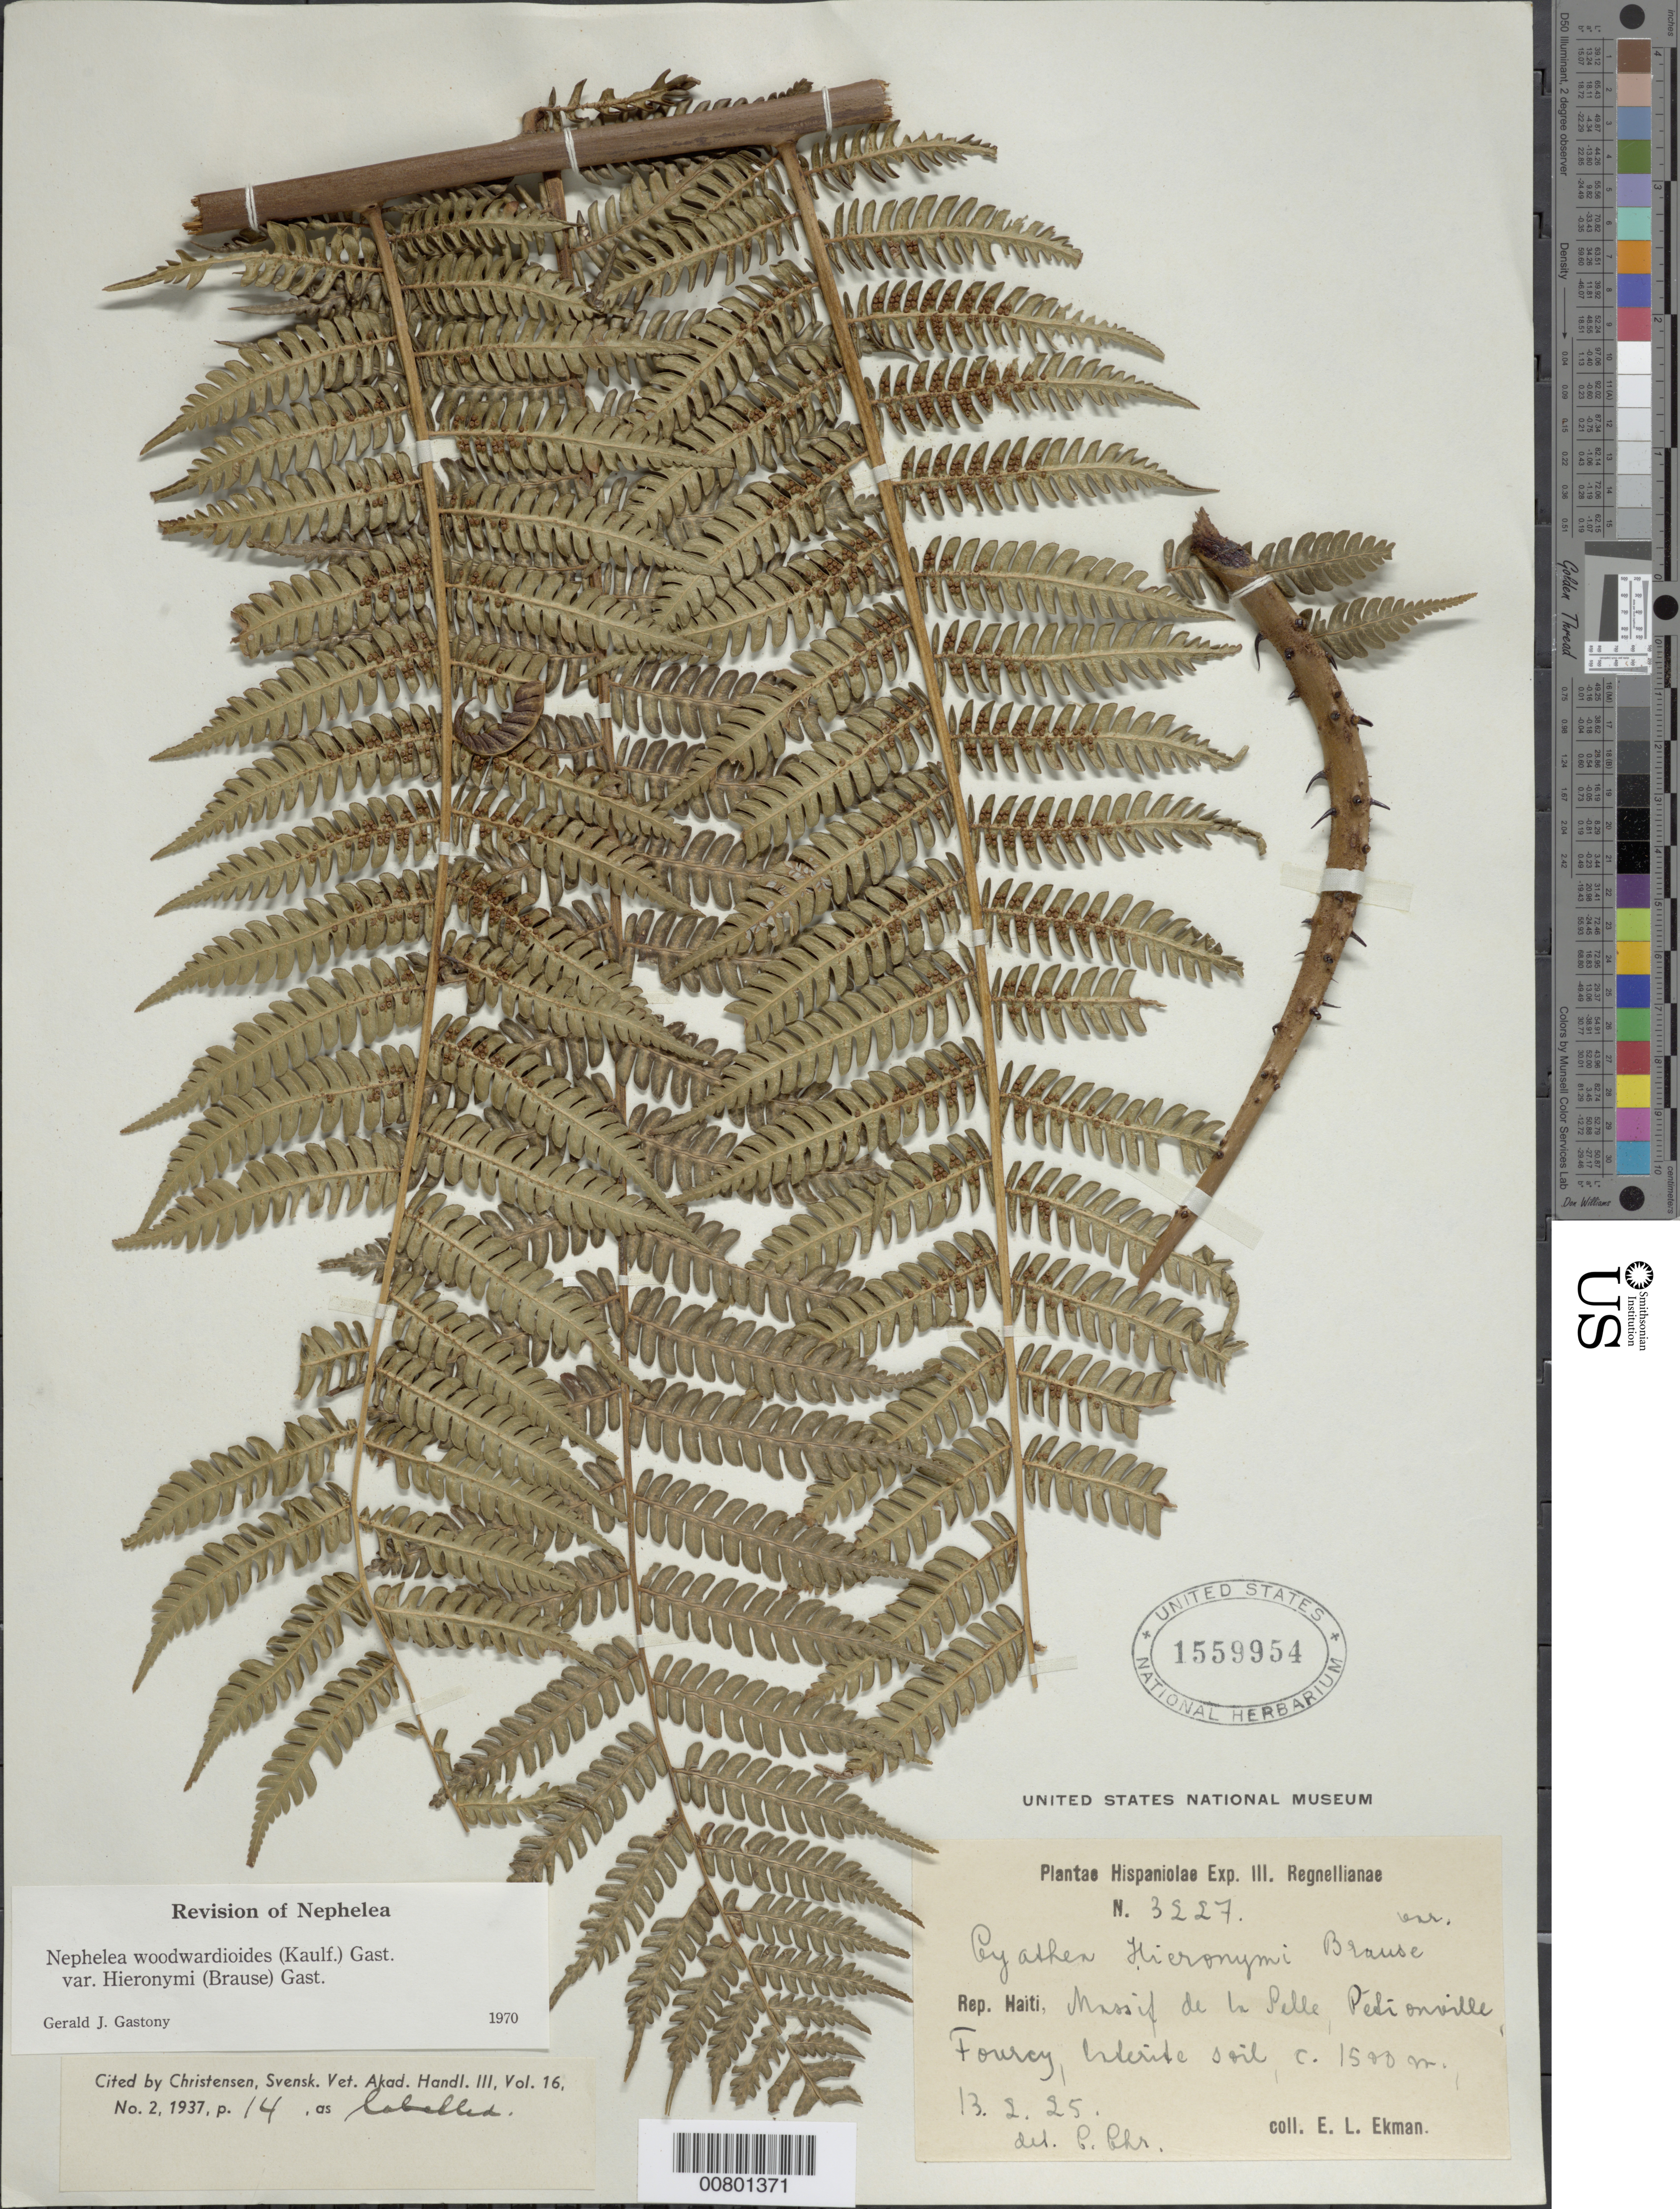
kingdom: Plantae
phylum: Tracheophyta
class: Polypodiopsida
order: Cyatheales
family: Cyatheaceae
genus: Alsophila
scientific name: Alsophila woodwardioides var. hieronymii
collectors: E. L. Ekman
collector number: H 3227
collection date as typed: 13 Feb 1925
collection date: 1925-02-13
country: Haiti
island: Hispaniola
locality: Massif de la Selle, Pétionville, Fourcy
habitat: Laterite soil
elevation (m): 1500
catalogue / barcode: US 1559954